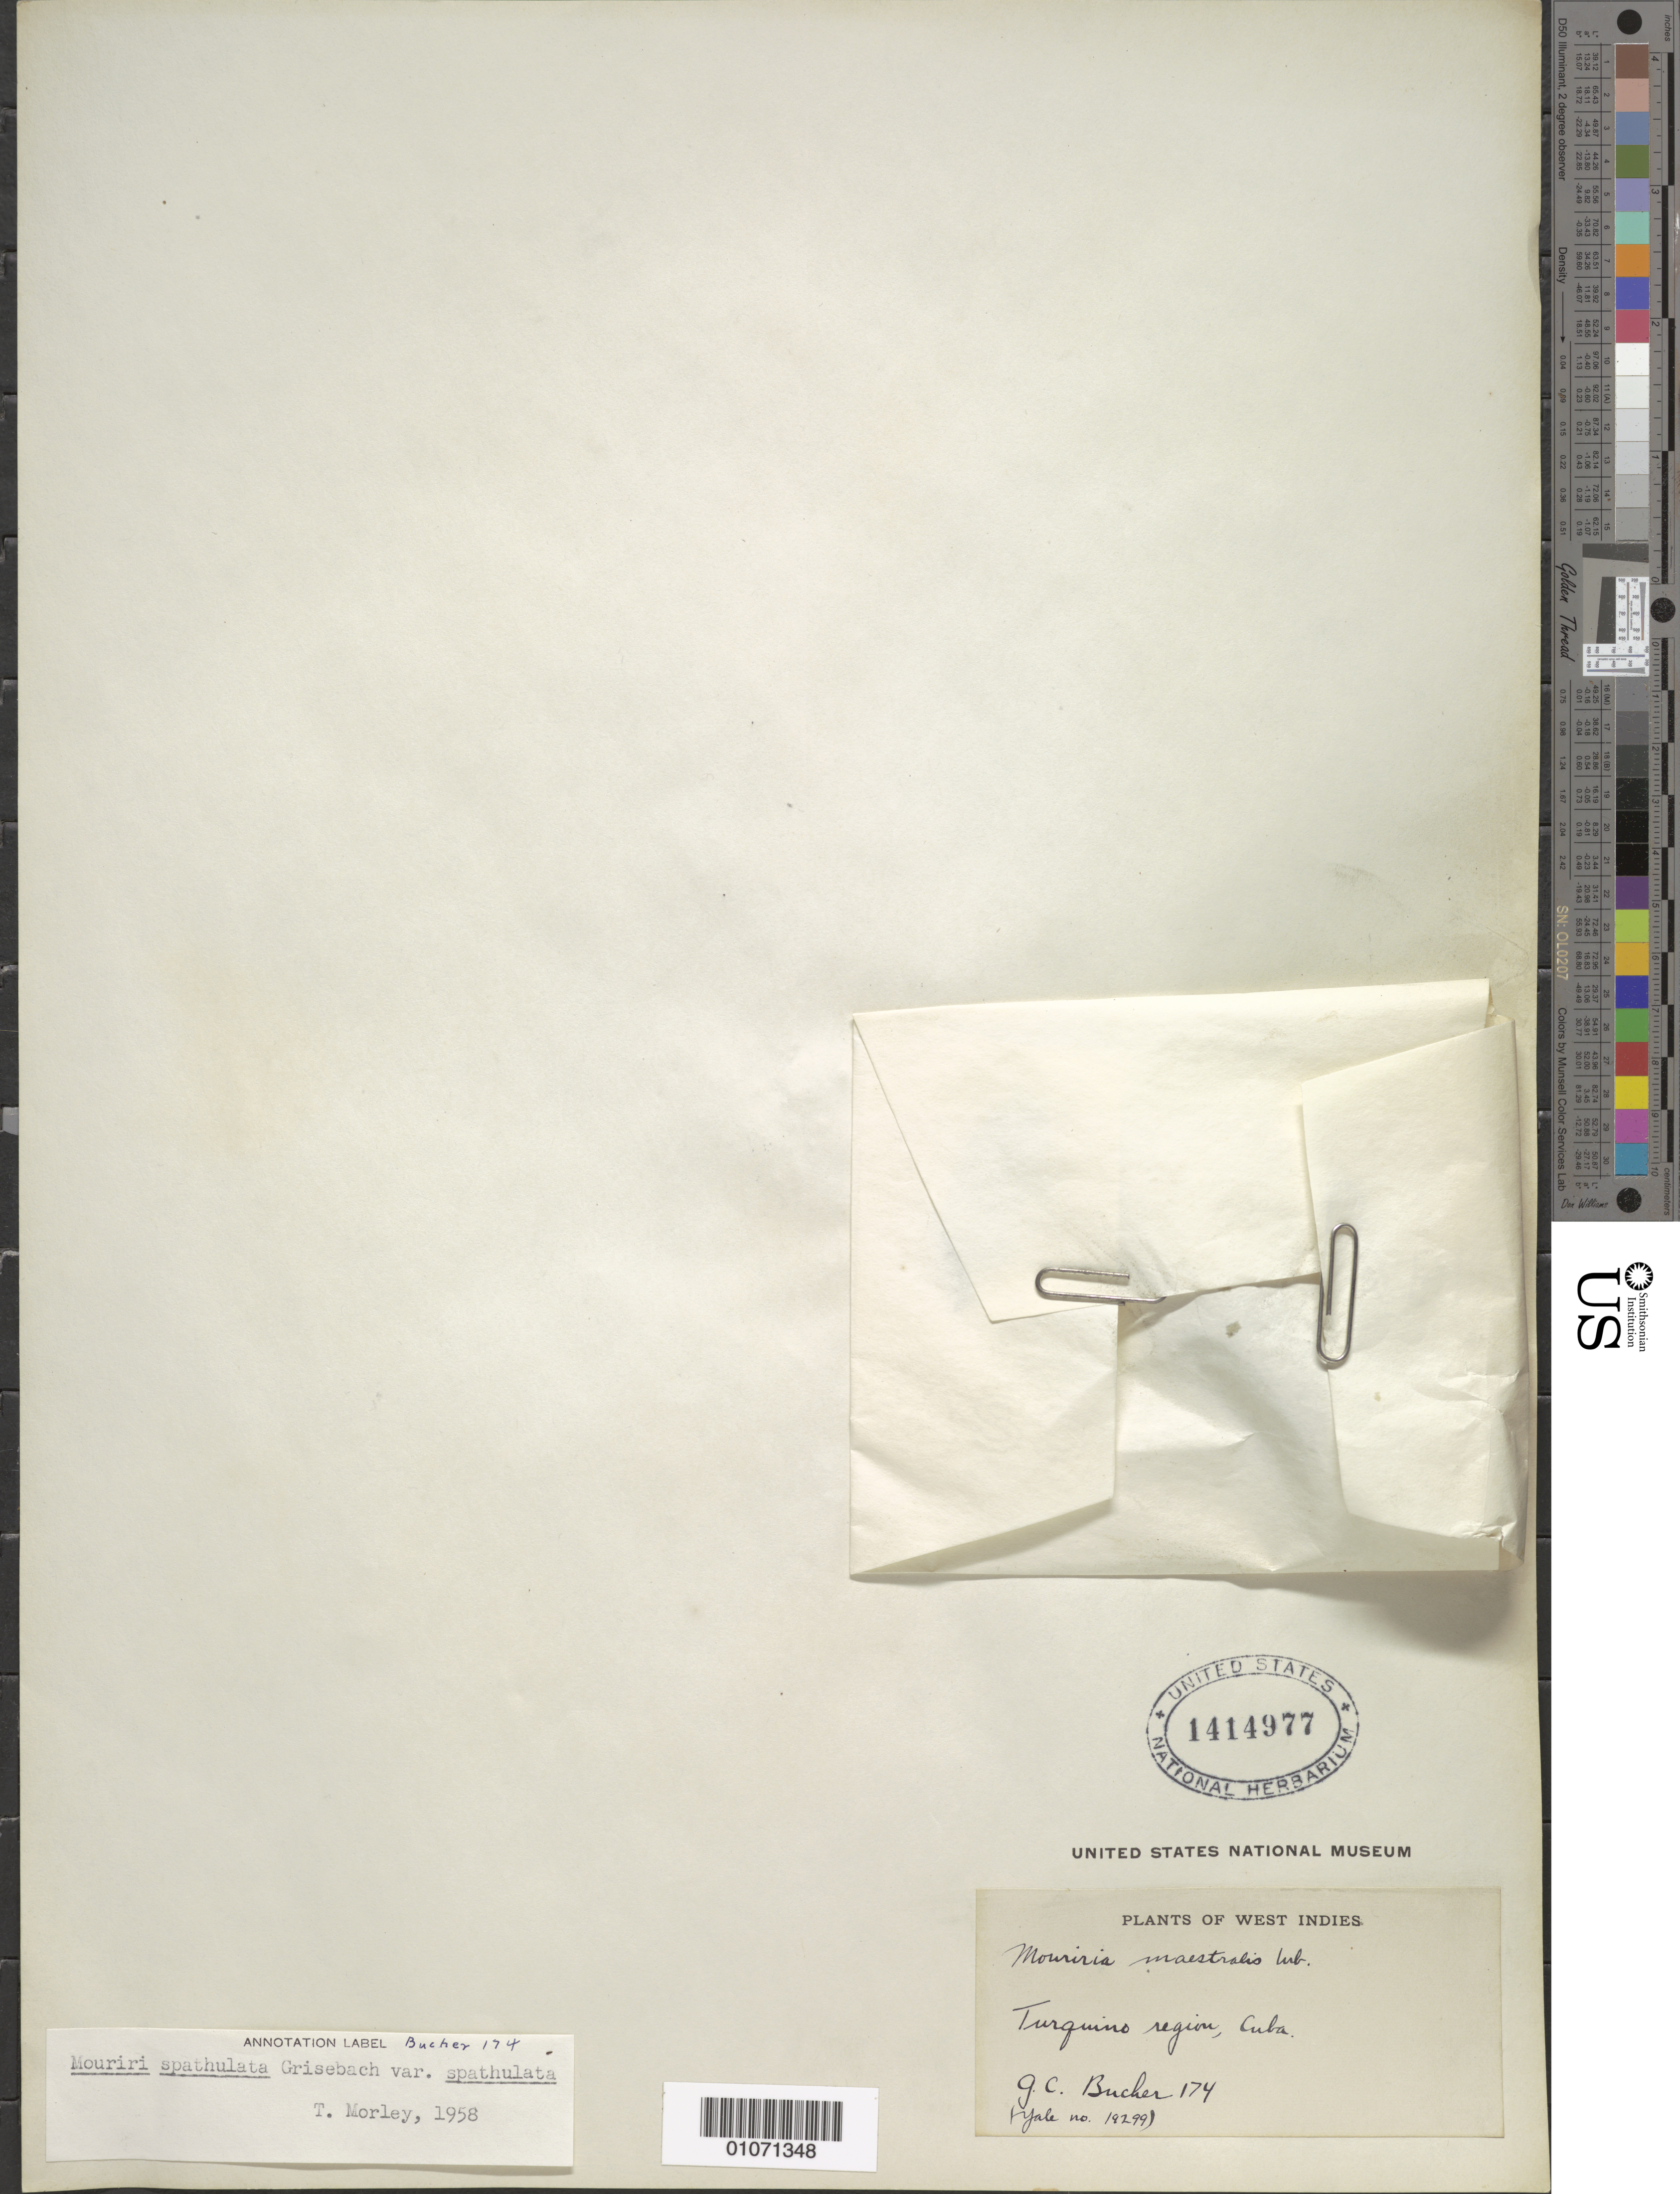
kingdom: Plantae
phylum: Tracheophyta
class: Magnoliopsida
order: Myrtales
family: Melastomataceae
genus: Mouriri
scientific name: Mouriri spathulata var. spathulata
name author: Griseb.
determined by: Morley, T.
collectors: G. C. Bucher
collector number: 174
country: Cuba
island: Cuba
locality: Turquino region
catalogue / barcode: US 1414977